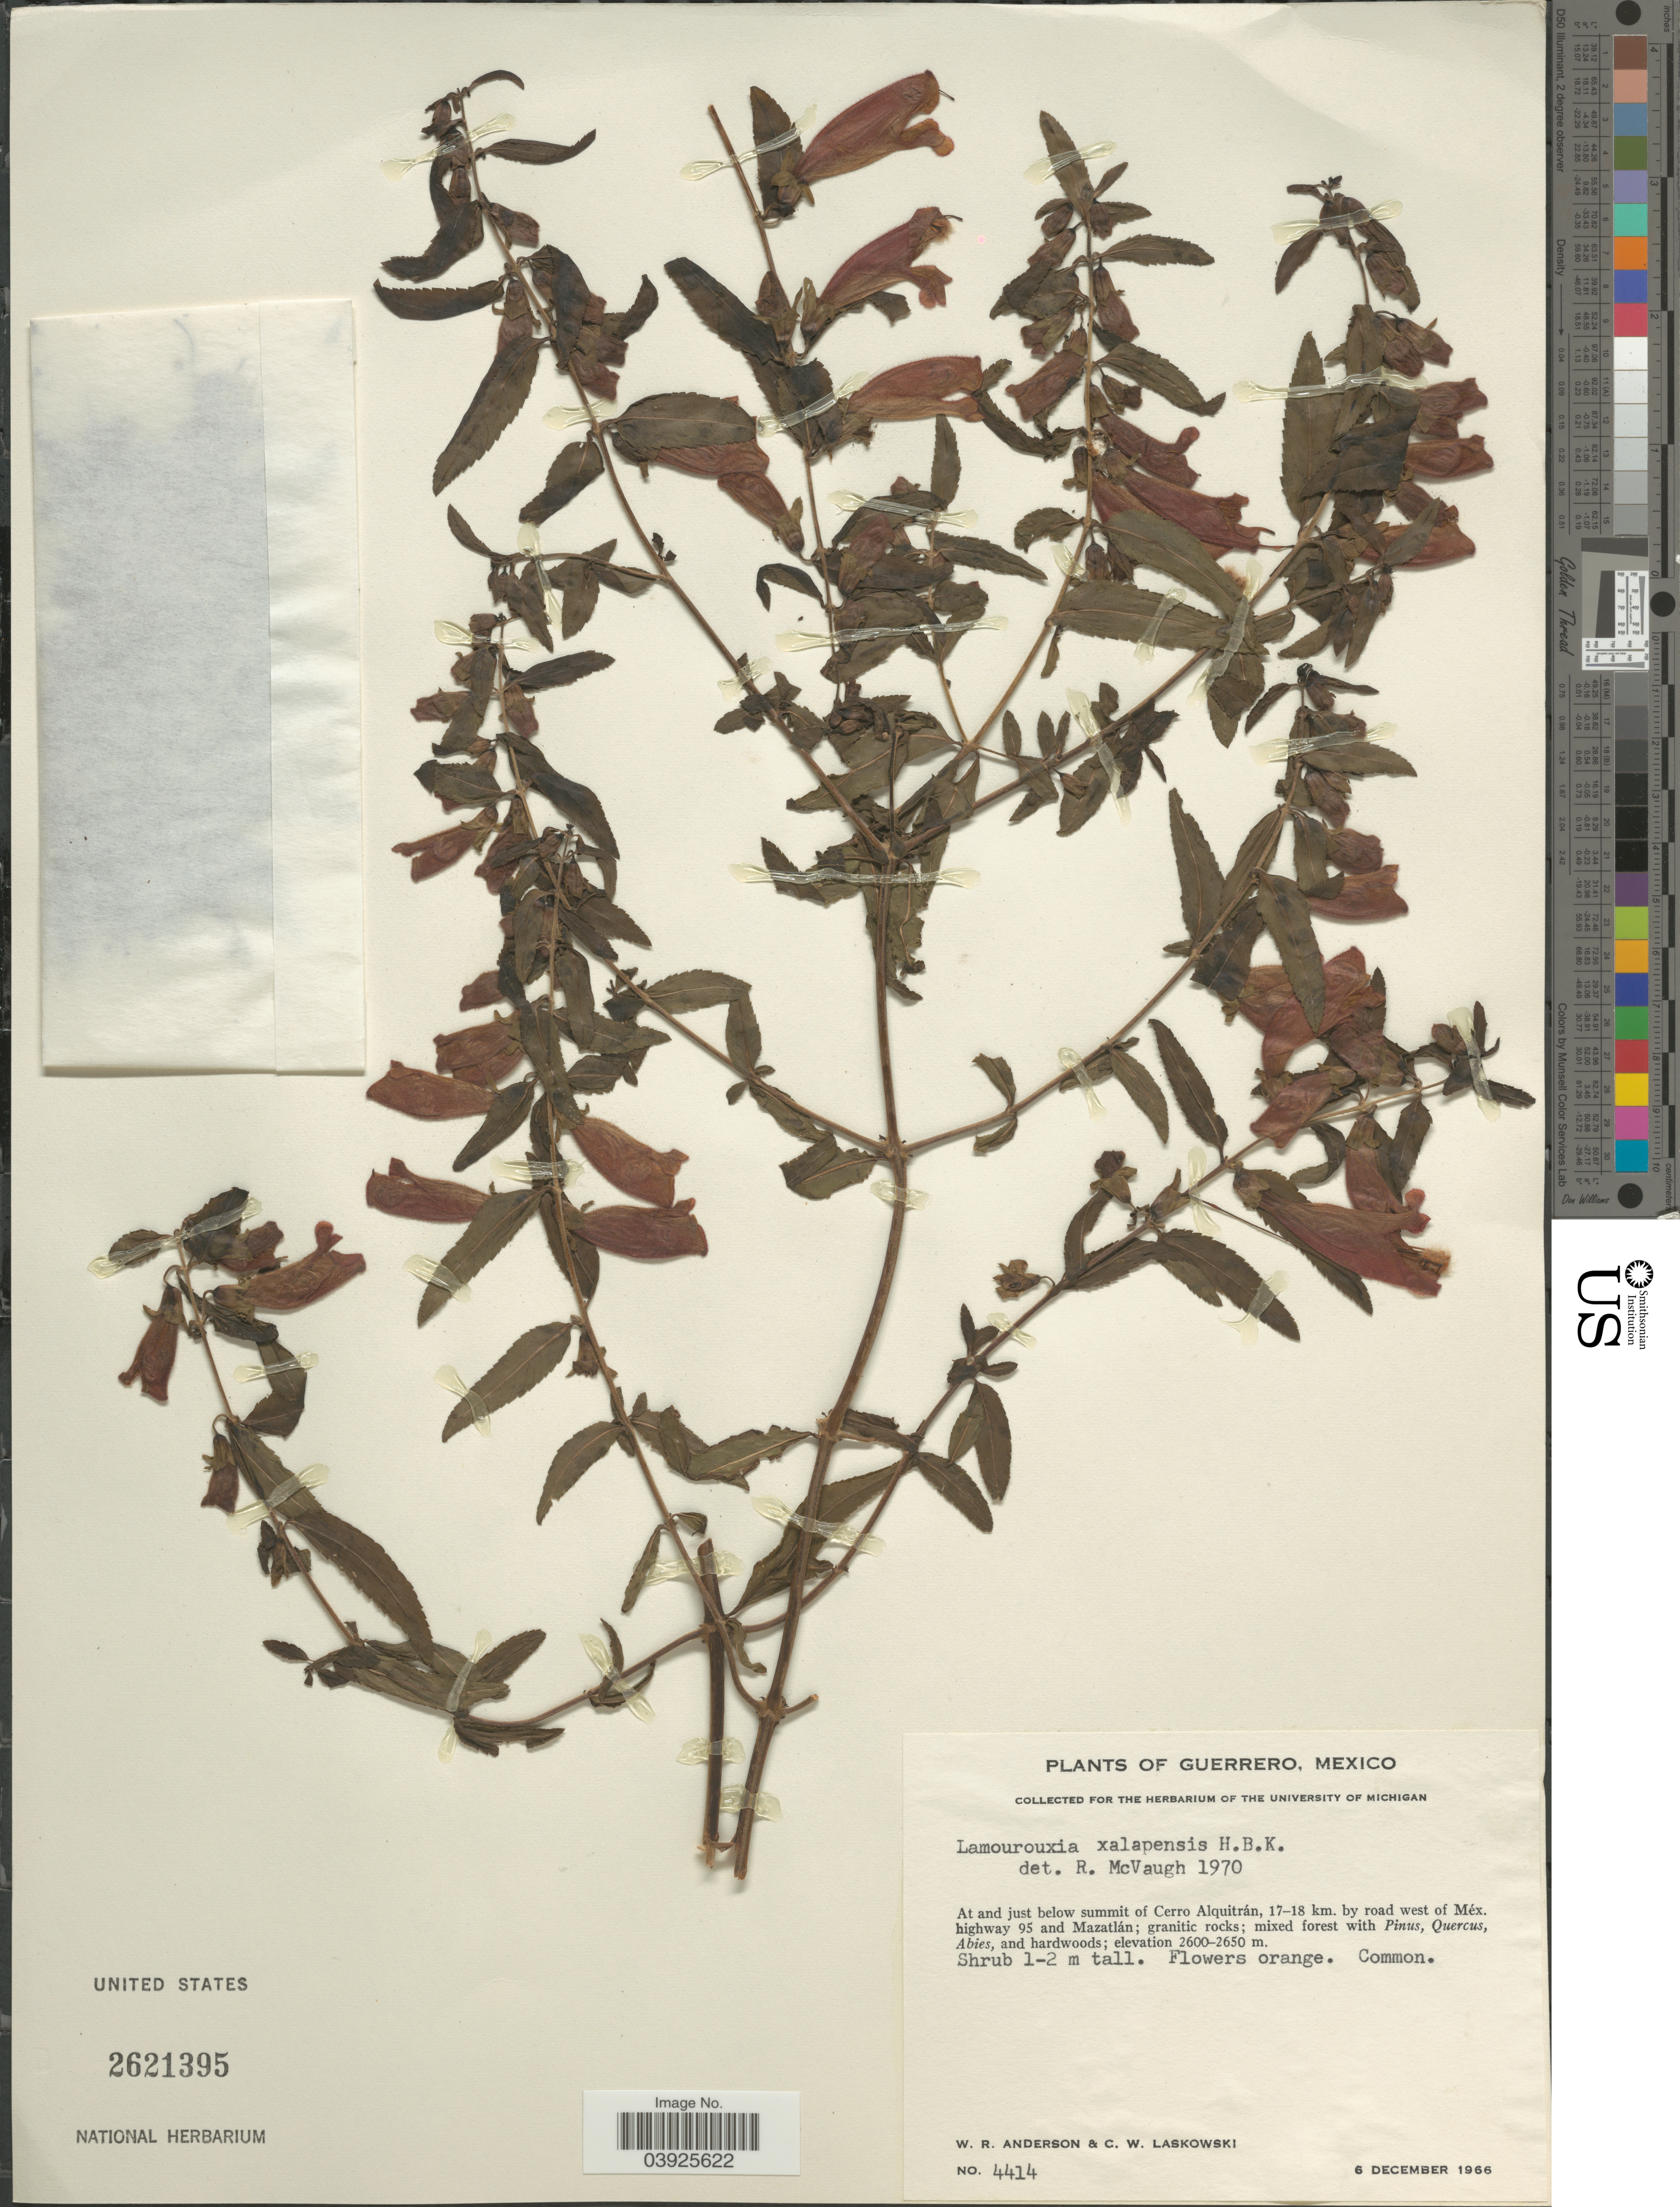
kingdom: Plantae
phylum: Tracheophyta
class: Magnoliopsida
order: Lamiales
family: Orobanchaceae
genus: Lamourouxia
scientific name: Lamourouxia xalapensis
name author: Kunth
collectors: W. Anderson & C. Laskowski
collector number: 4414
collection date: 1966-12-06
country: Mexico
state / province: Guerrero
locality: At and just below summit of Cerro Alquitrán, 17-18 km. by road west of Méx. highway 95 and Mazatlán.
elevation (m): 2600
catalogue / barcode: US 2621395